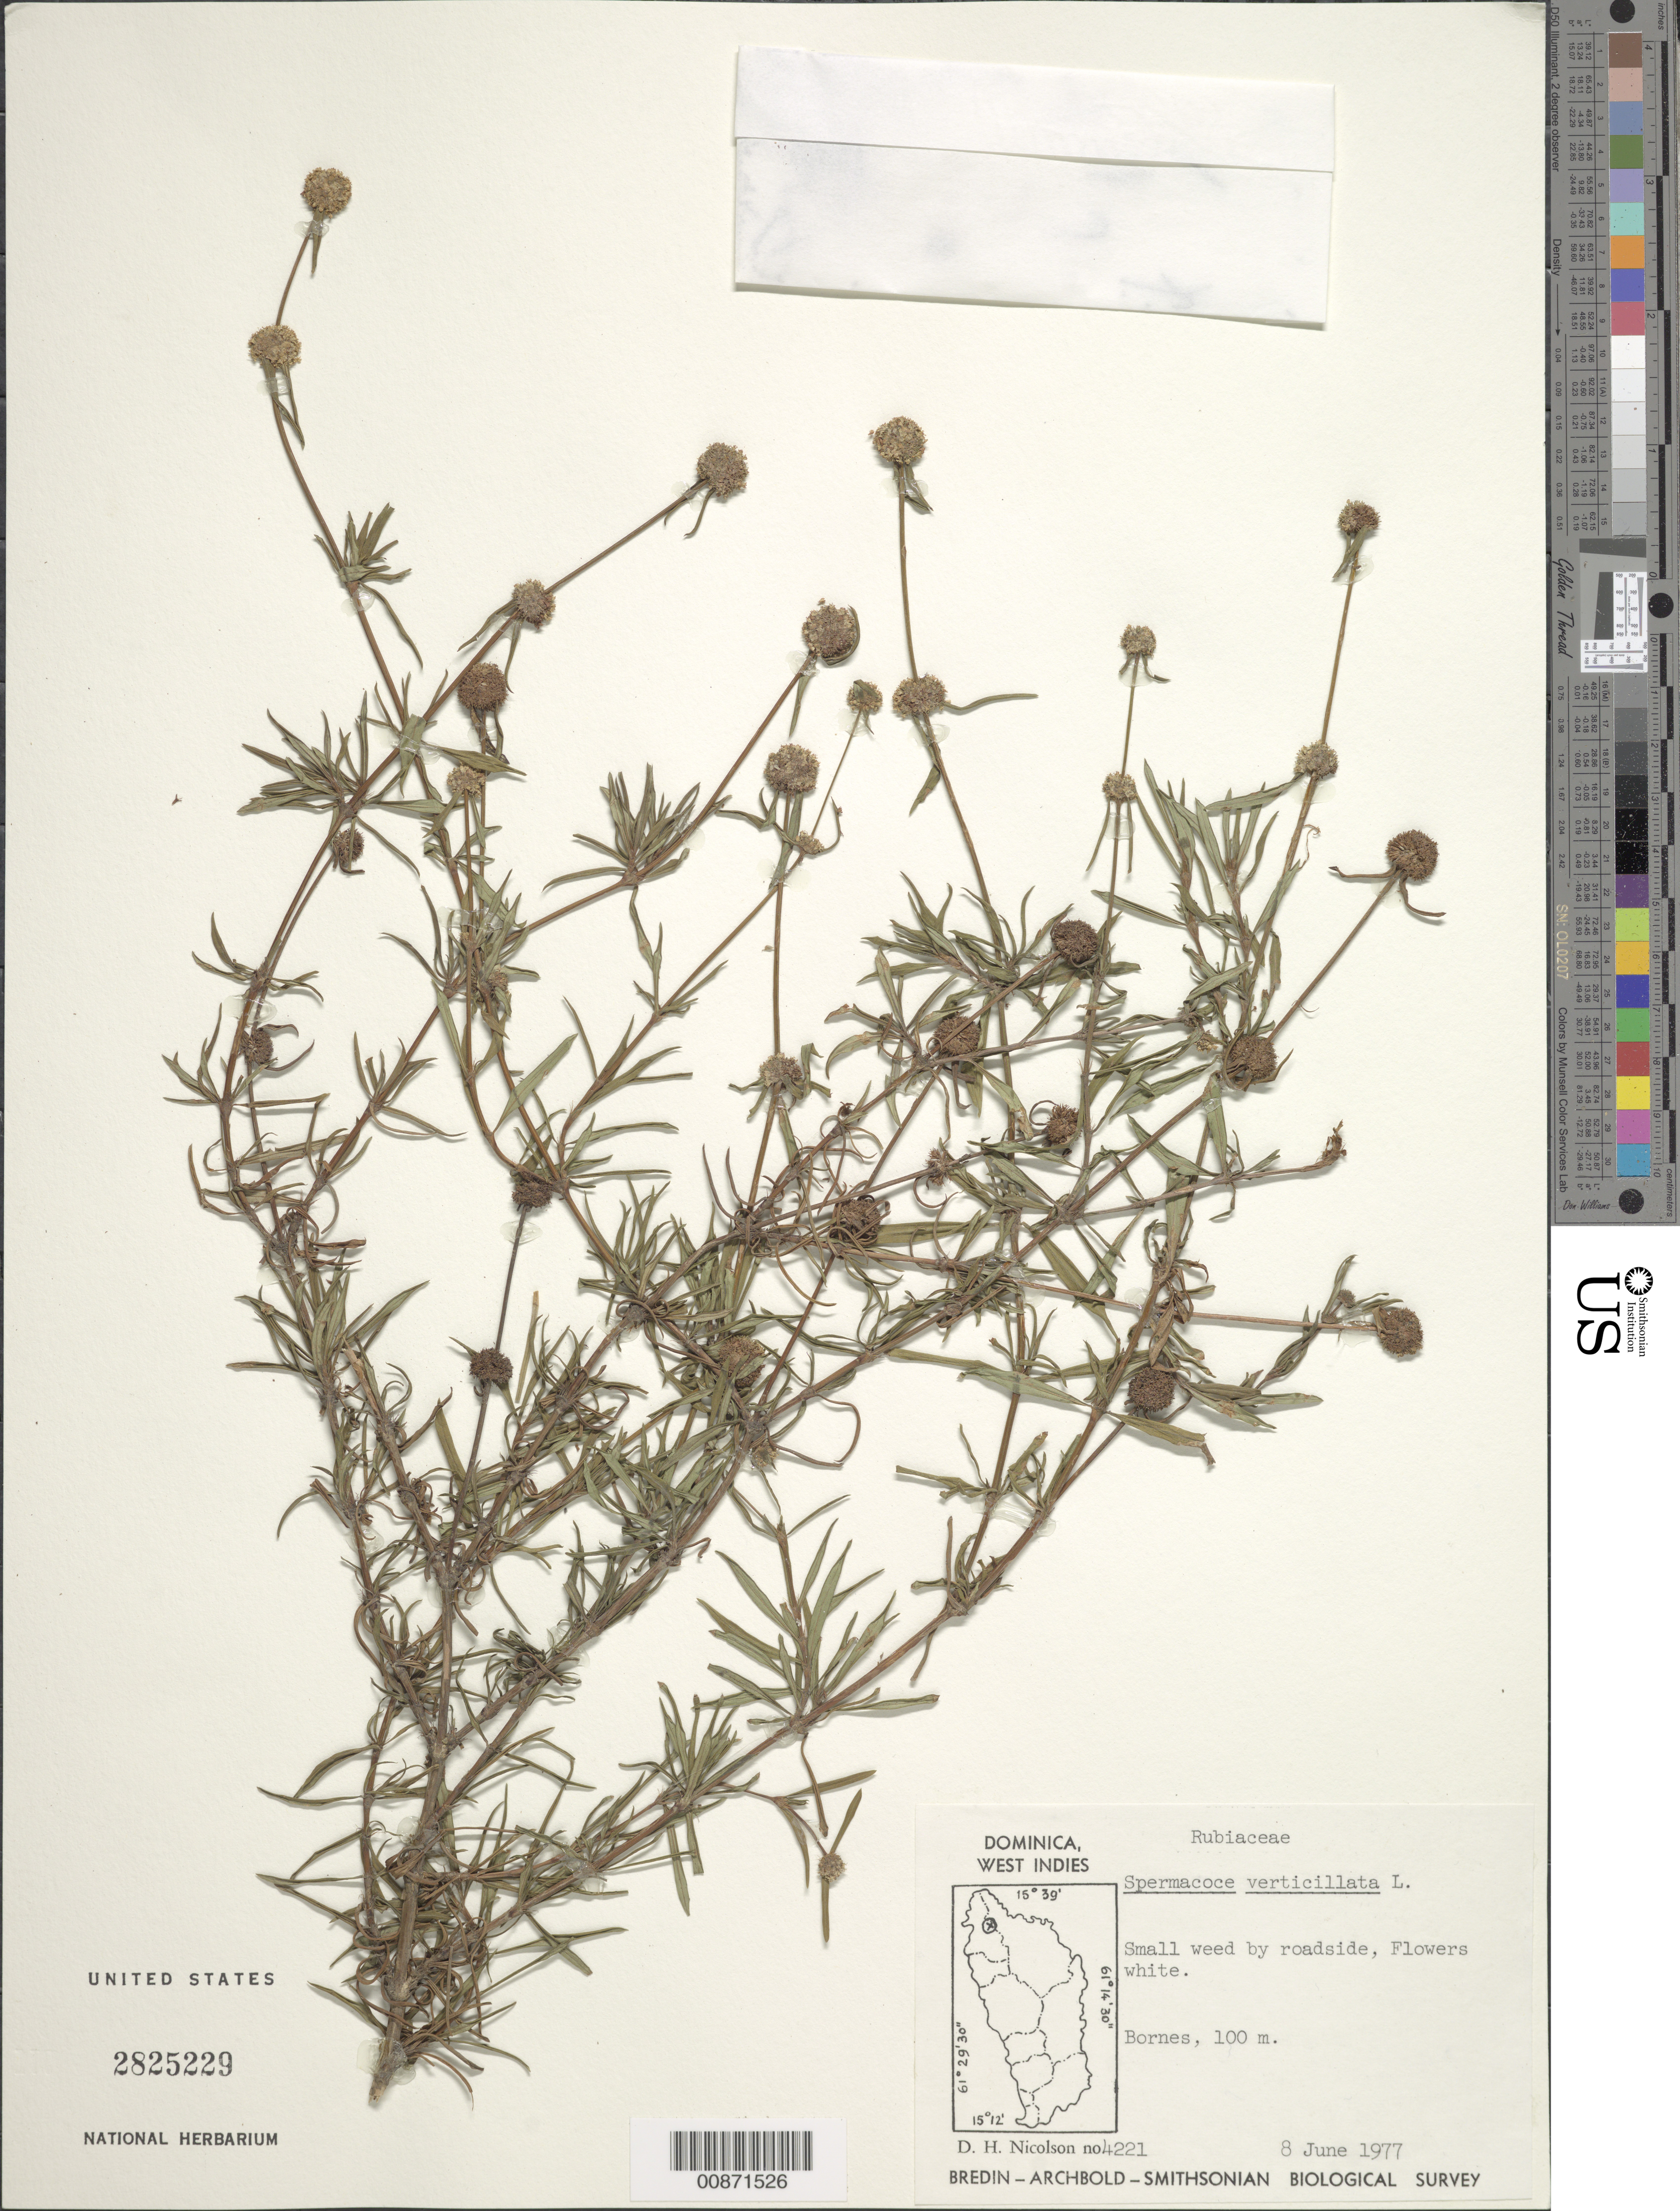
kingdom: Plantae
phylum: Tracheophyta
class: Magnoliopsida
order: Gentianales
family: Rubiaceae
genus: Spermacoce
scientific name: Spermacoce verticillata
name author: L.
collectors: D. H. Nicolson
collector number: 4221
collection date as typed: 08 Jun 1977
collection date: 1977-06-08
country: Dominica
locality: Bornes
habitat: Roadside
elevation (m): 100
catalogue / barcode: US 2825229